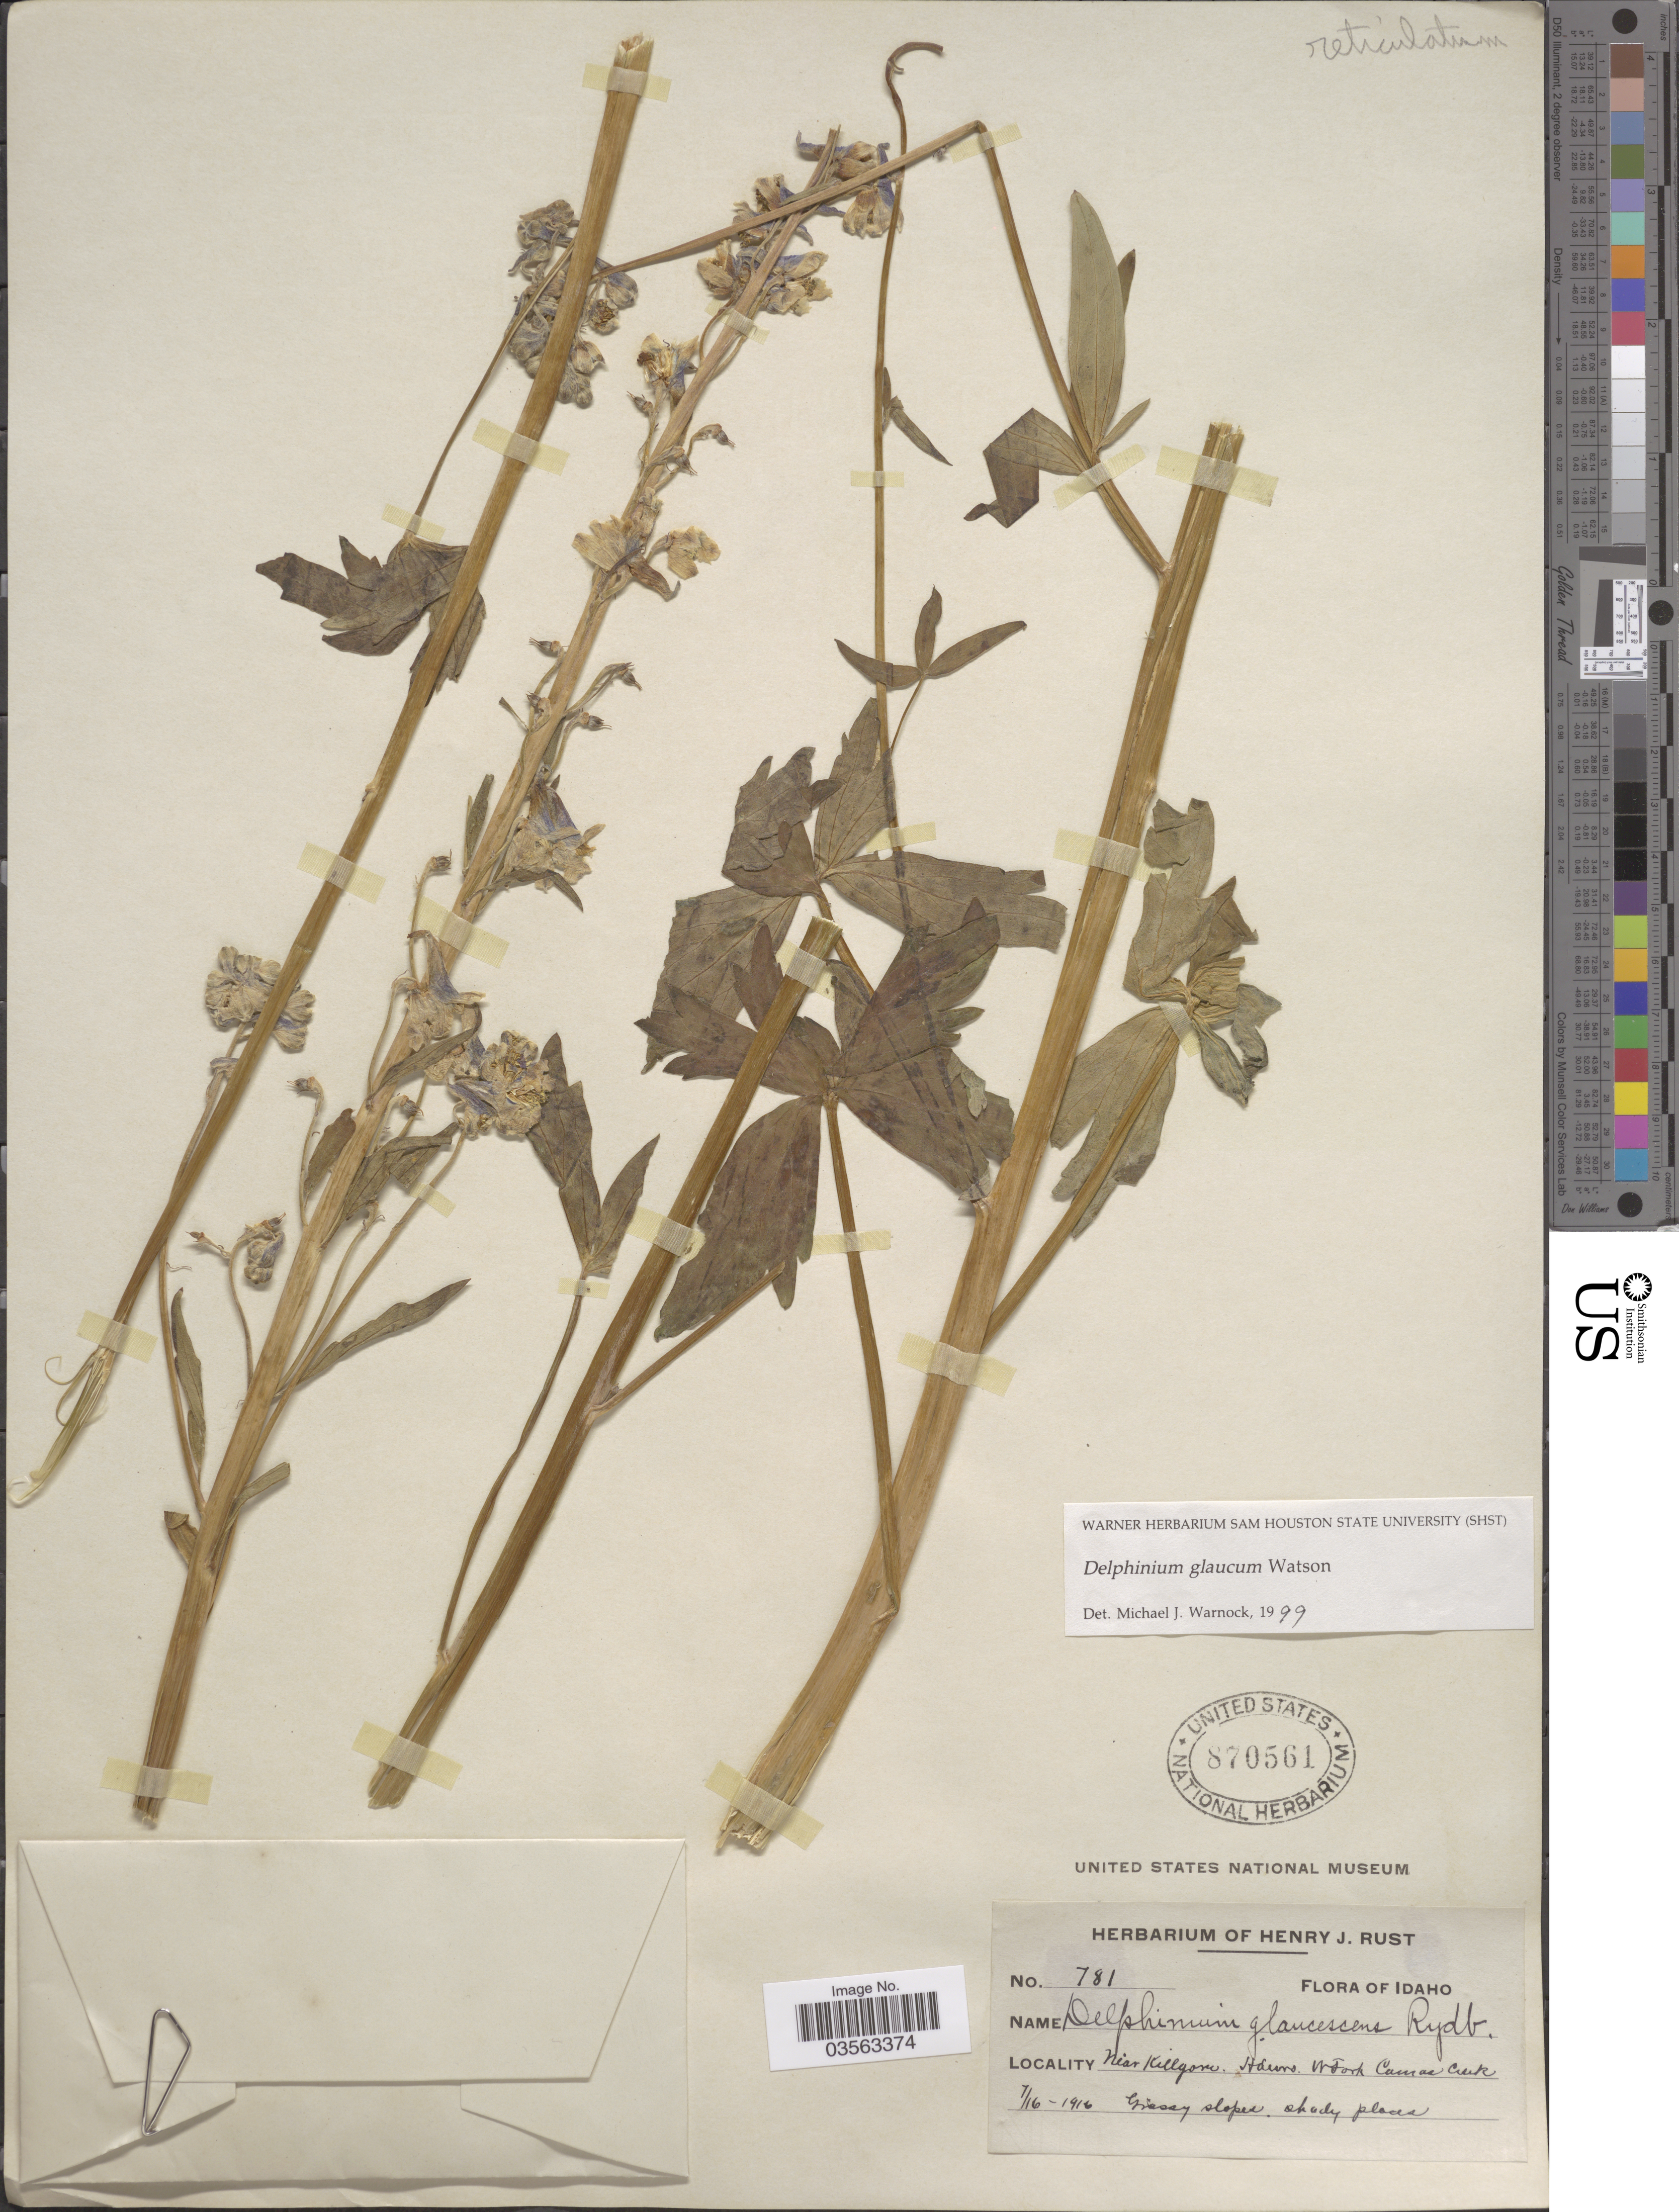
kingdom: Plantae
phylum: Tracheophyta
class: Magnoliopsida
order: Ranunculales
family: Ranunculaceae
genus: Delphinium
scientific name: Delphinium glaucum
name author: S. Watson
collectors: ex herb. Henry J. Rust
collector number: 781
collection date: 1916-07-16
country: United States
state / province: Idaho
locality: Near Killgore. Adesno. W Fork Camas Creek.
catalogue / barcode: US 870561